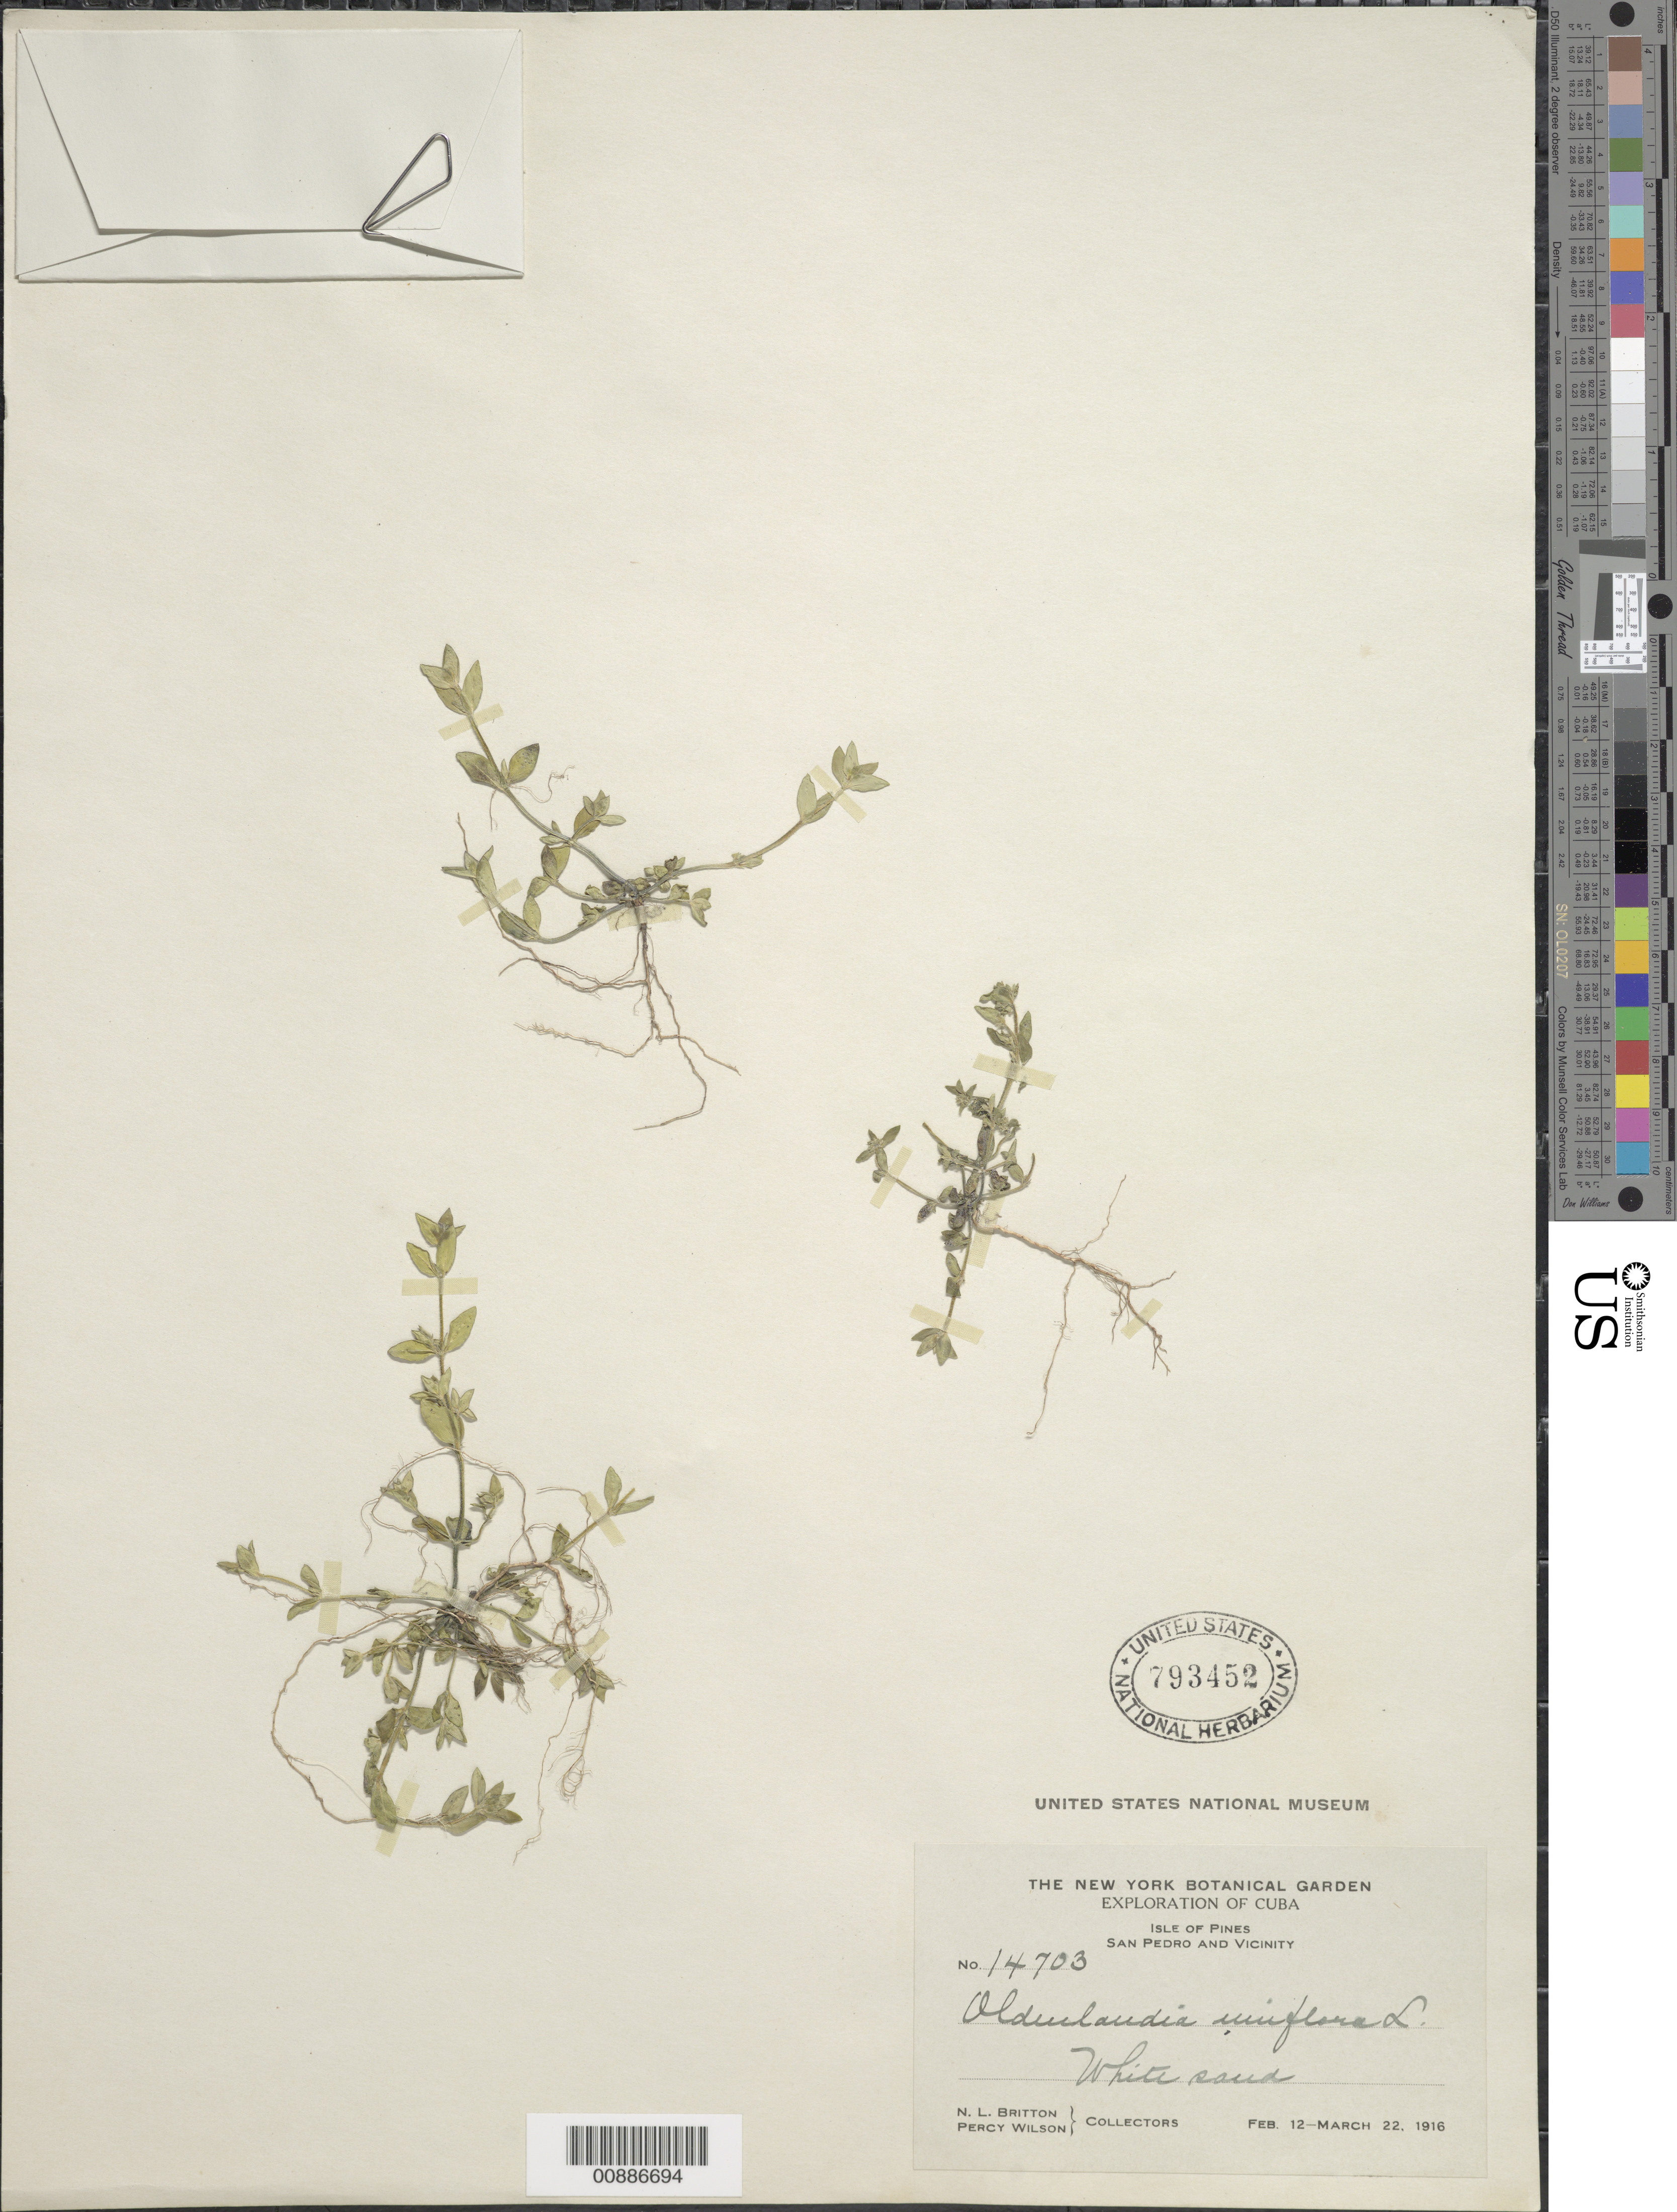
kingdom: Plantae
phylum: Tracheophyta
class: Magnoliopsida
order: Gentianales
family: Rubiaceae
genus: Oldenlandia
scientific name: Oldenlandia uniflora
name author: L.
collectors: N. Britton, E. G. Britton & P. Wilson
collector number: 14703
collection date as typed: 12 Feb 1916 to 22 Mar 1916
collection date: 1916-02-12/1916-03-22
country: Cuba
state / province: Isla de La Juventud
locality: San Pedro and vicinity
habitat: White sand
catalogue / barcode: US 793452